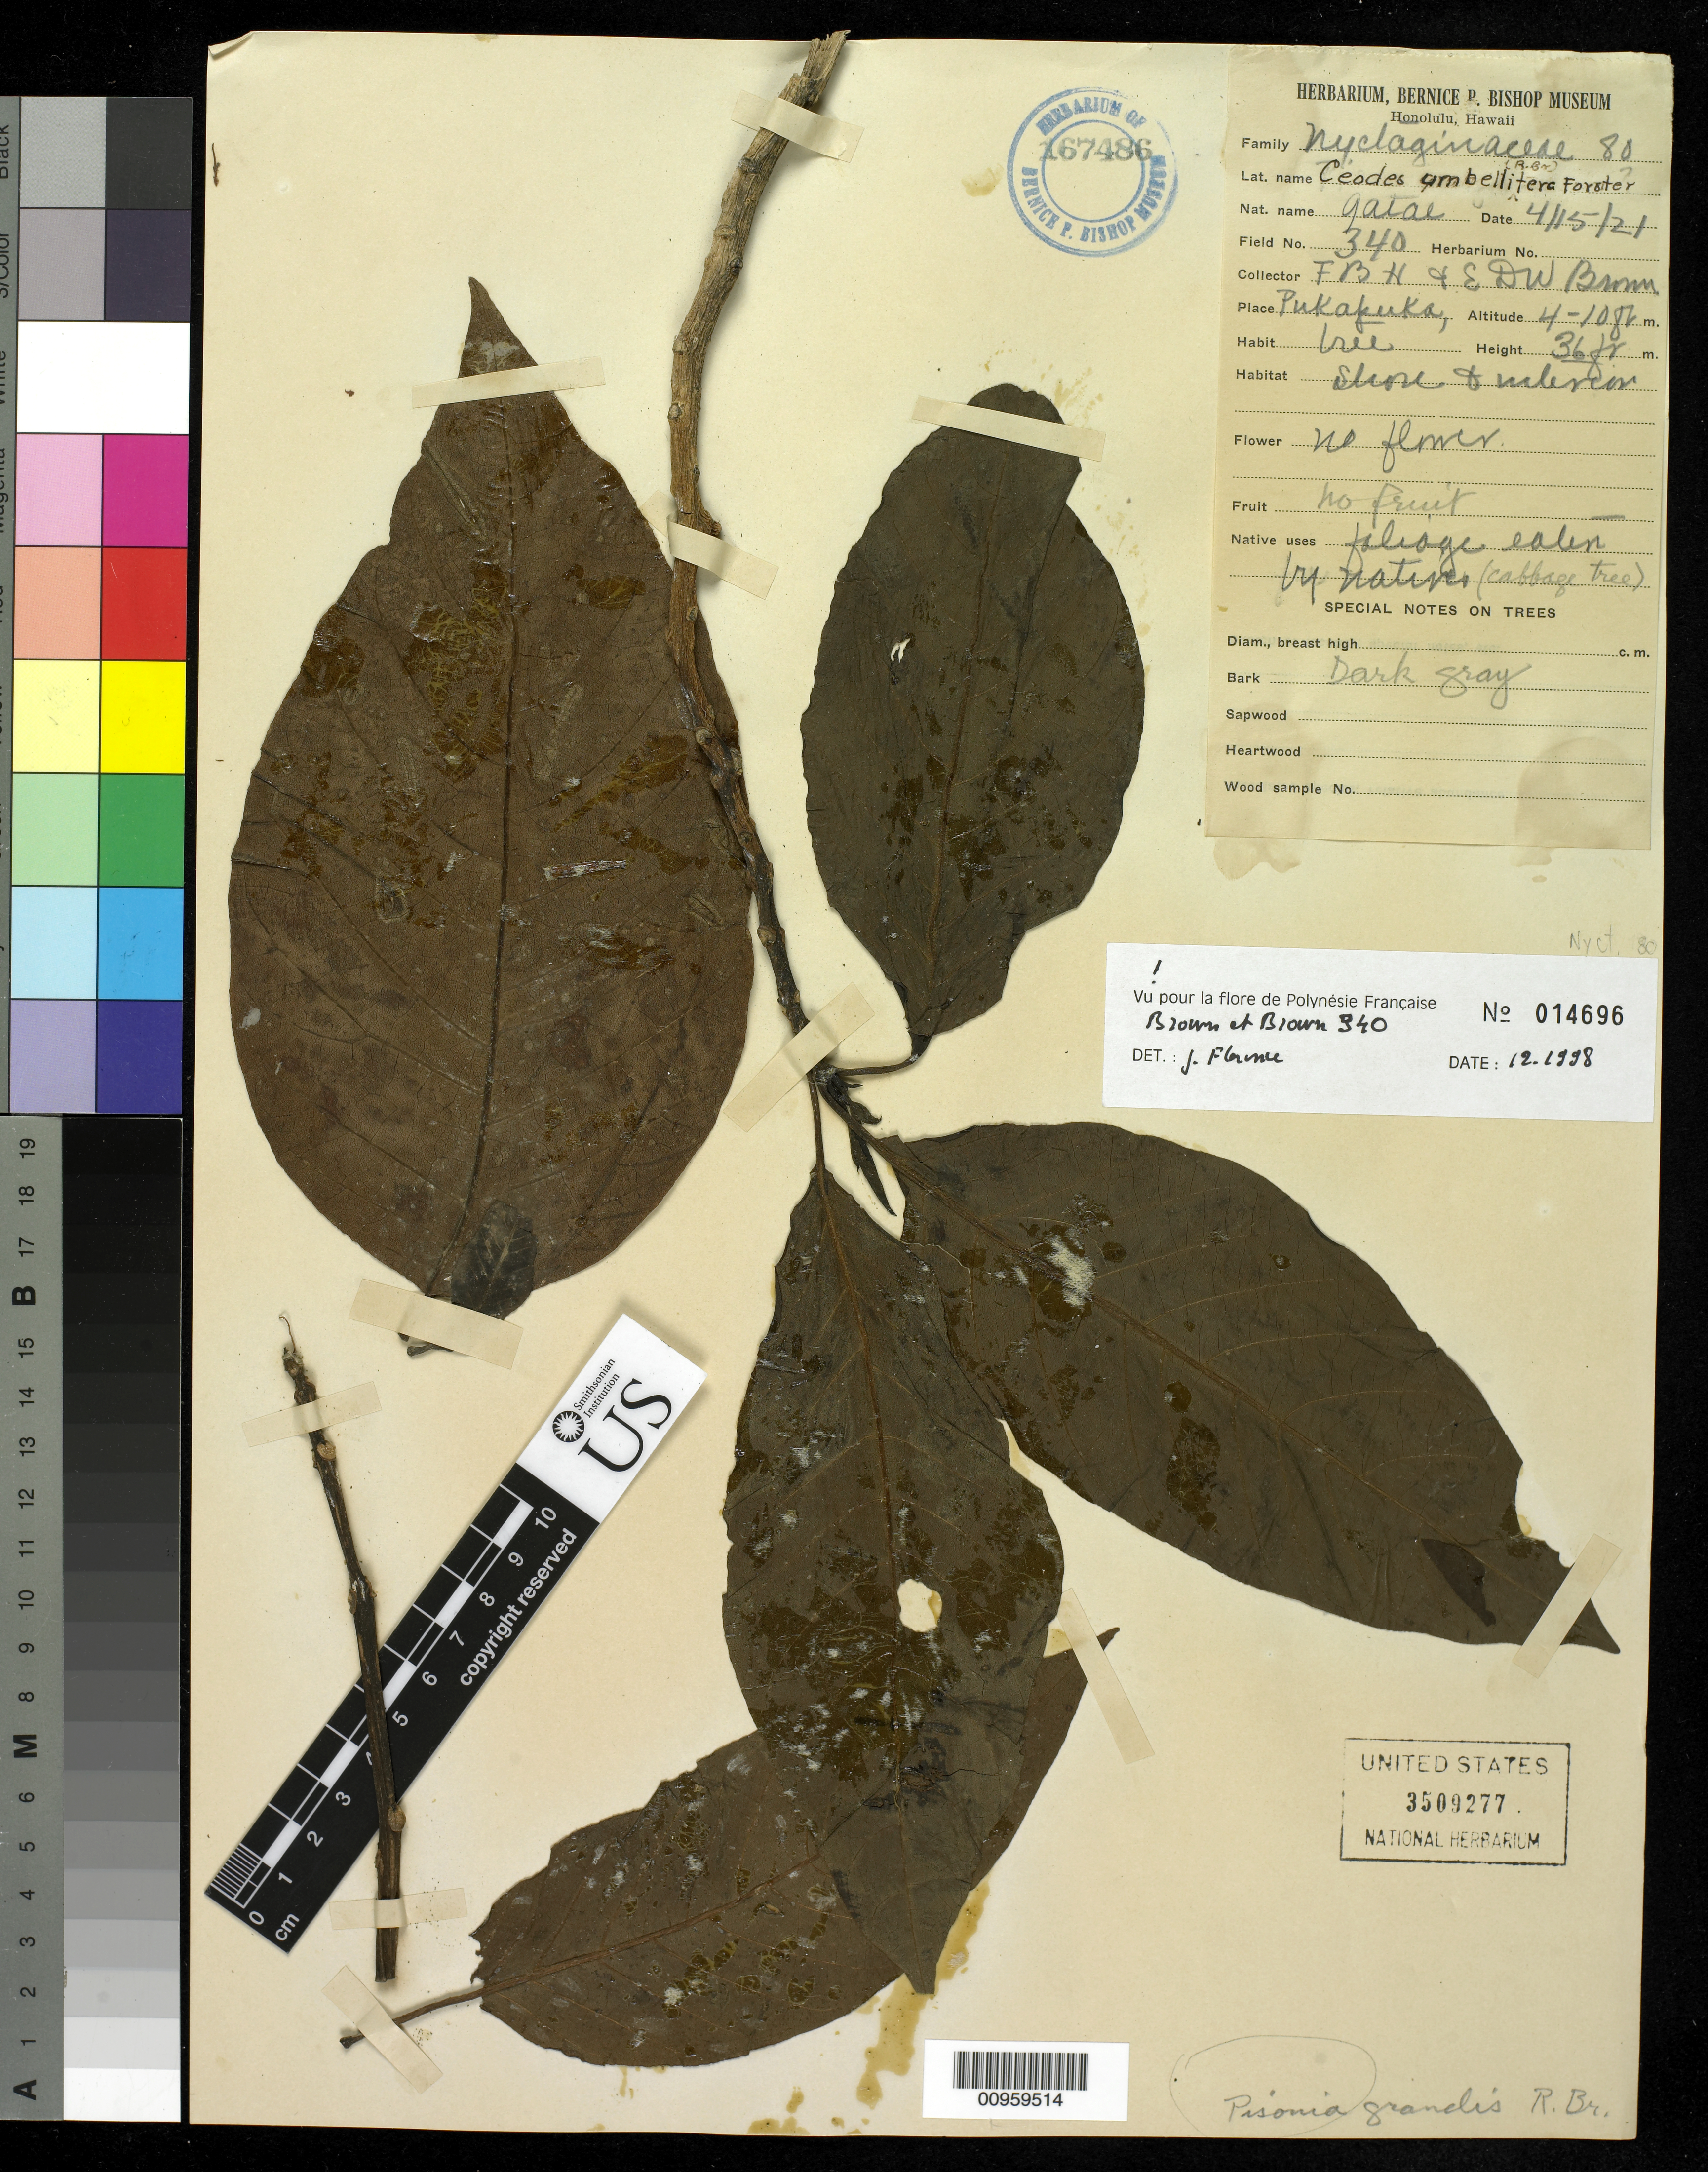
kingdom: Plantae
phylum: Tracheophyta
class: Magnoliopsida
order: Caryophyllales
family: Nyctaginaceae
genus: Pisonia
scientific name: Pisonia grandis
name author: R. Br.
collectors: F. Brown & E. Brown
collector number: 340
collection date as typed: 15 Apr 1921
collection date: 1921-04-15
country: Cook Islands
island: Pukapuka Atoll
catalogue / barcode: US 3509277